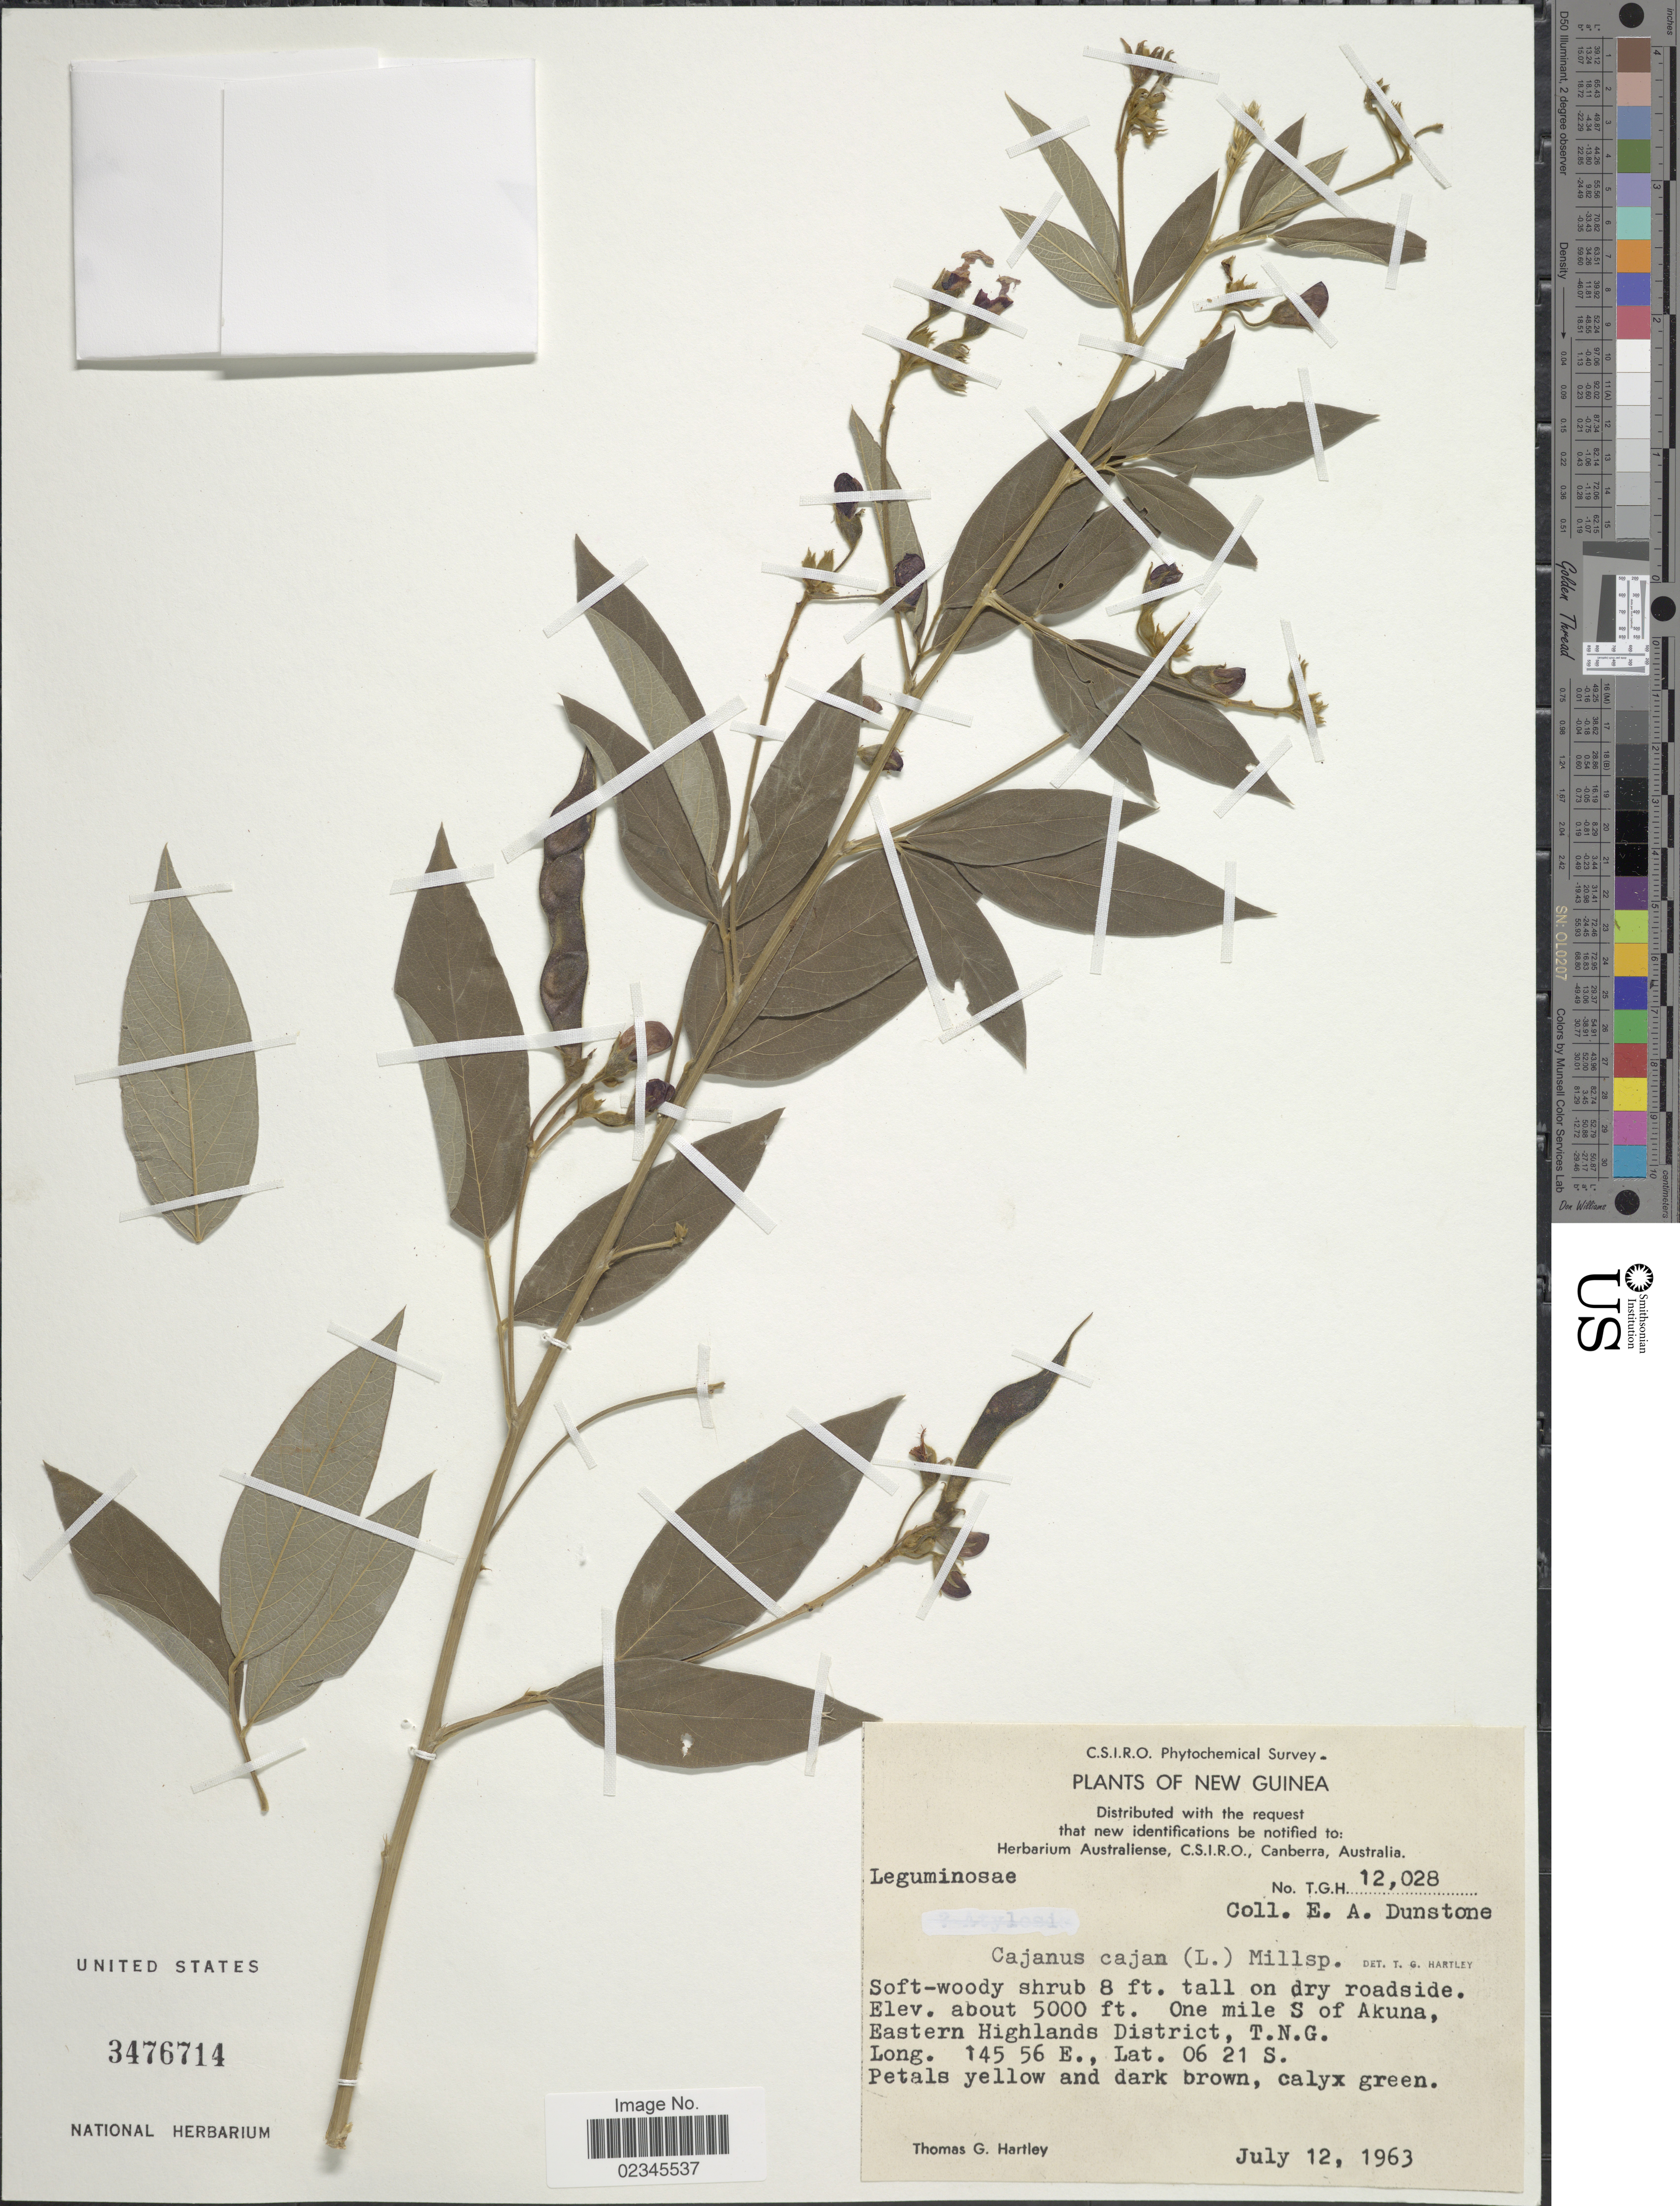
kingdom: Plantae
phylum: Tracheophyta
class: Magnoliopsida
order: Fabales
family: Fabaceae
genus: Cajanus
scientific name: Cajanus cajan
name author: (L.) Huth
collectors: T. G. Hartley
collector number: T.G.H. 12028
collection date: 1963-07-12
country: Papua New Guinea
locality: New Guinea. One mile S of Akuna, Eastern Highlands District, T. N. G.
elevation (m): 1524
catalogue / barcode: US 3476714